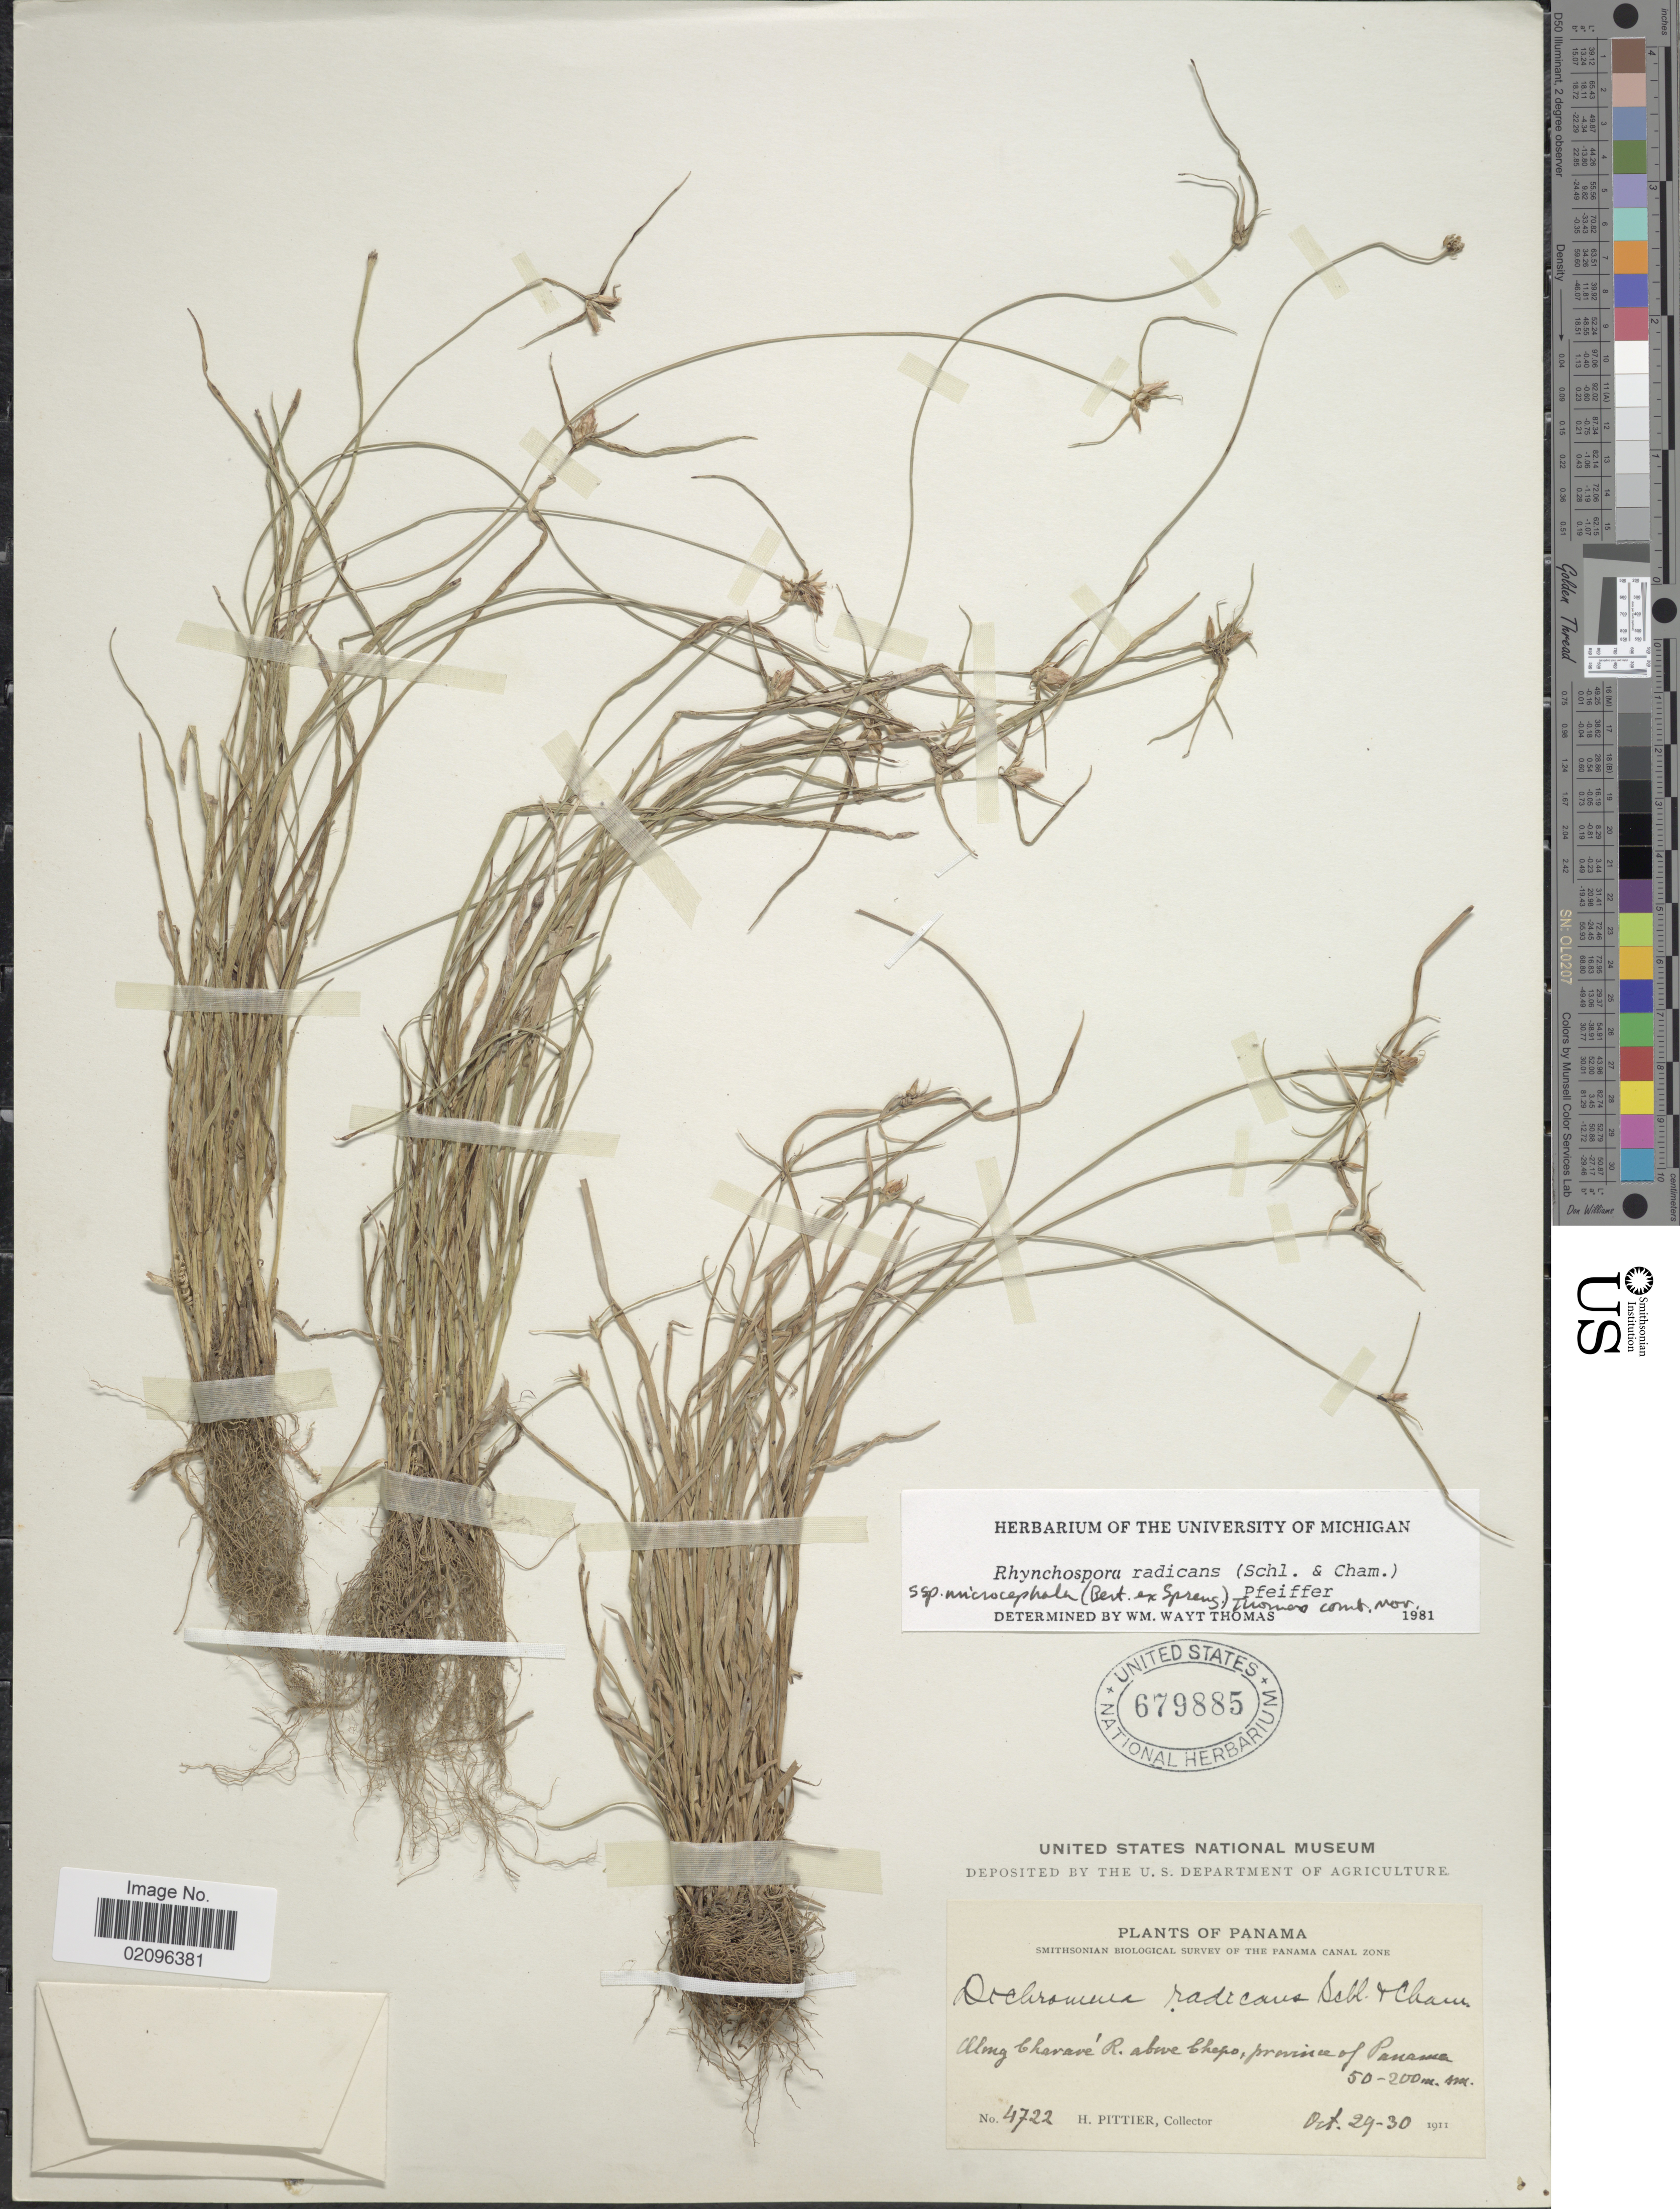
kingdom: Plantae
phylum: Tracheophyta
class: Liliopsida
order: Poales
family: Cyperaceae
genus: Rhynchospora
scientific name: Rhynchospora radicans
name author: (Schltdl. & Cham.) H. Pfeiff.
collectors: H. F. Pittier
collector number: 4722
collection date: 1911-10-29/1911-10-30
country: Panama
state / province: Panamá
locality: Along Charave' R. above Chapo, province of Panama.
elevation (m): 50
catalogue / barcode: US 679885